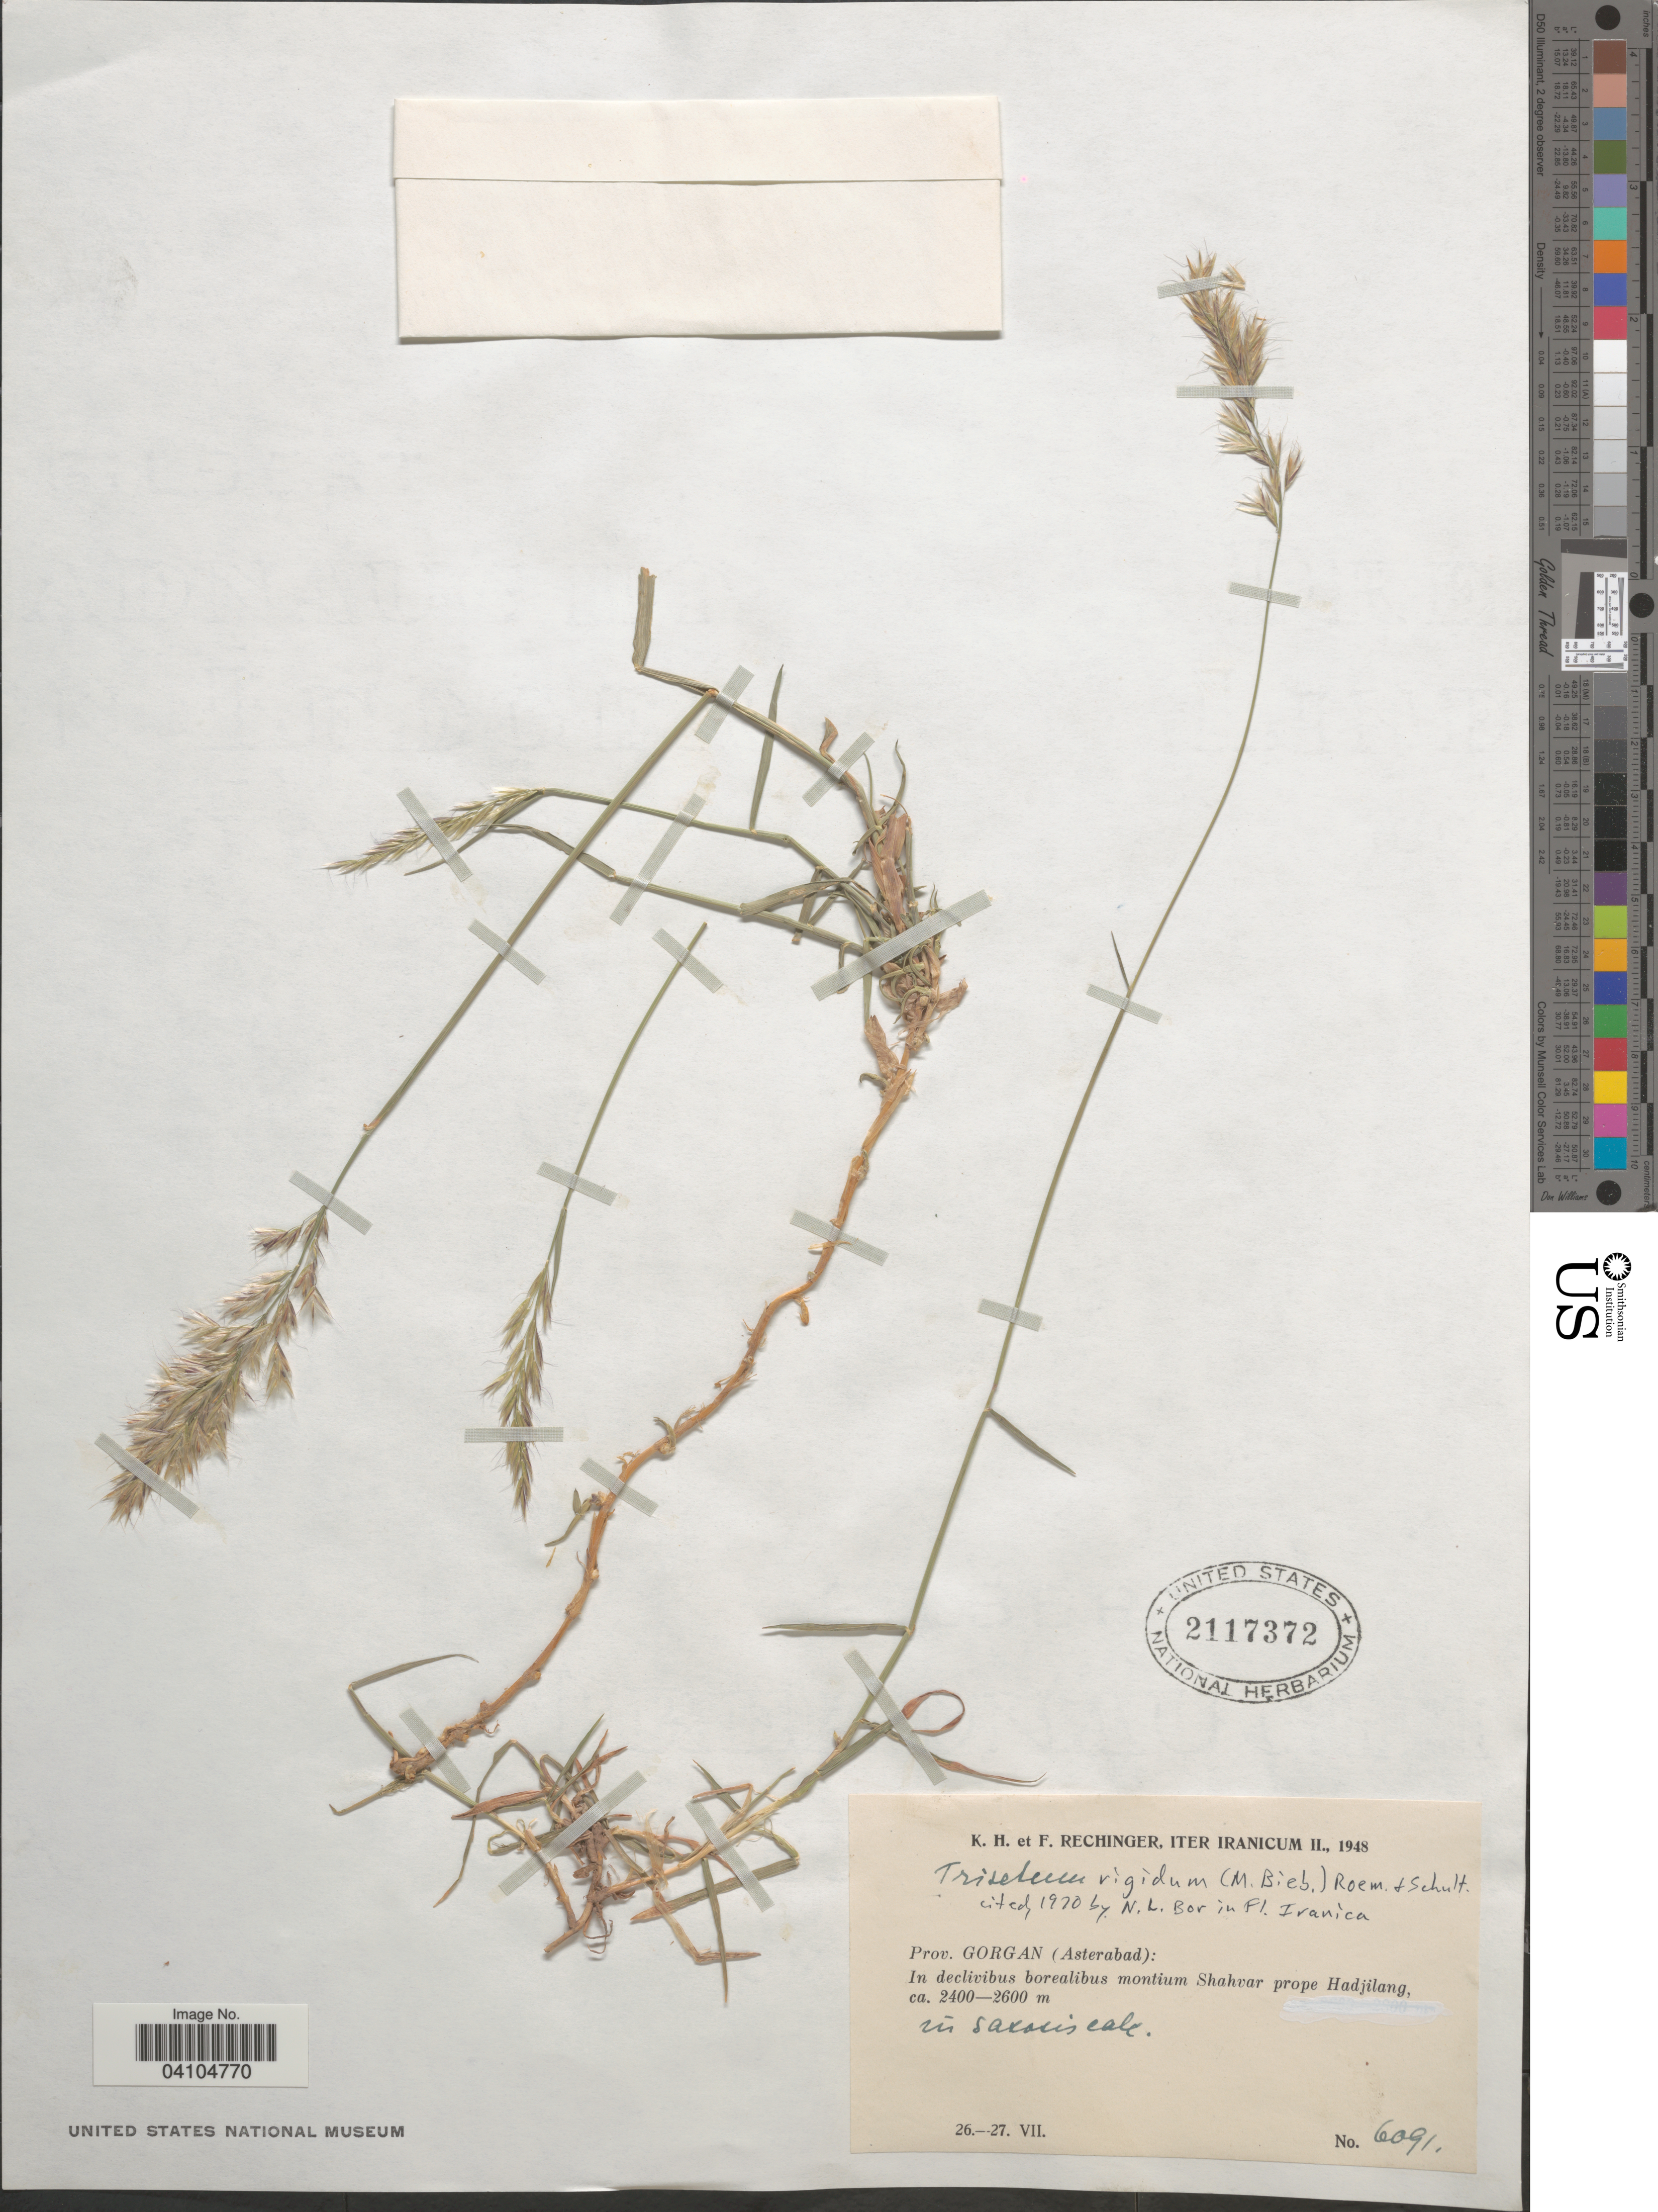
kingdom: Plantae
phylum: Tracheophyta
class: Liliopsida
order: Poales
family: Poaceae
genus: Acrospelion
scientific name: Acrospelion rigidum ined.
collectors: K. H. Rechinger & F. Rechinger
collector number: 6091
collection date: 1948-07-26/1948-07-27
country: Iran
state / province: Golestan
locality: Iter Iranicum II., 1948. Prov. Gorgan (Asterabad): In declivibus borealibus montium Shahvar prope Hadjilang.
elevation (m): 2400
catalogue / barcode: US 2117372